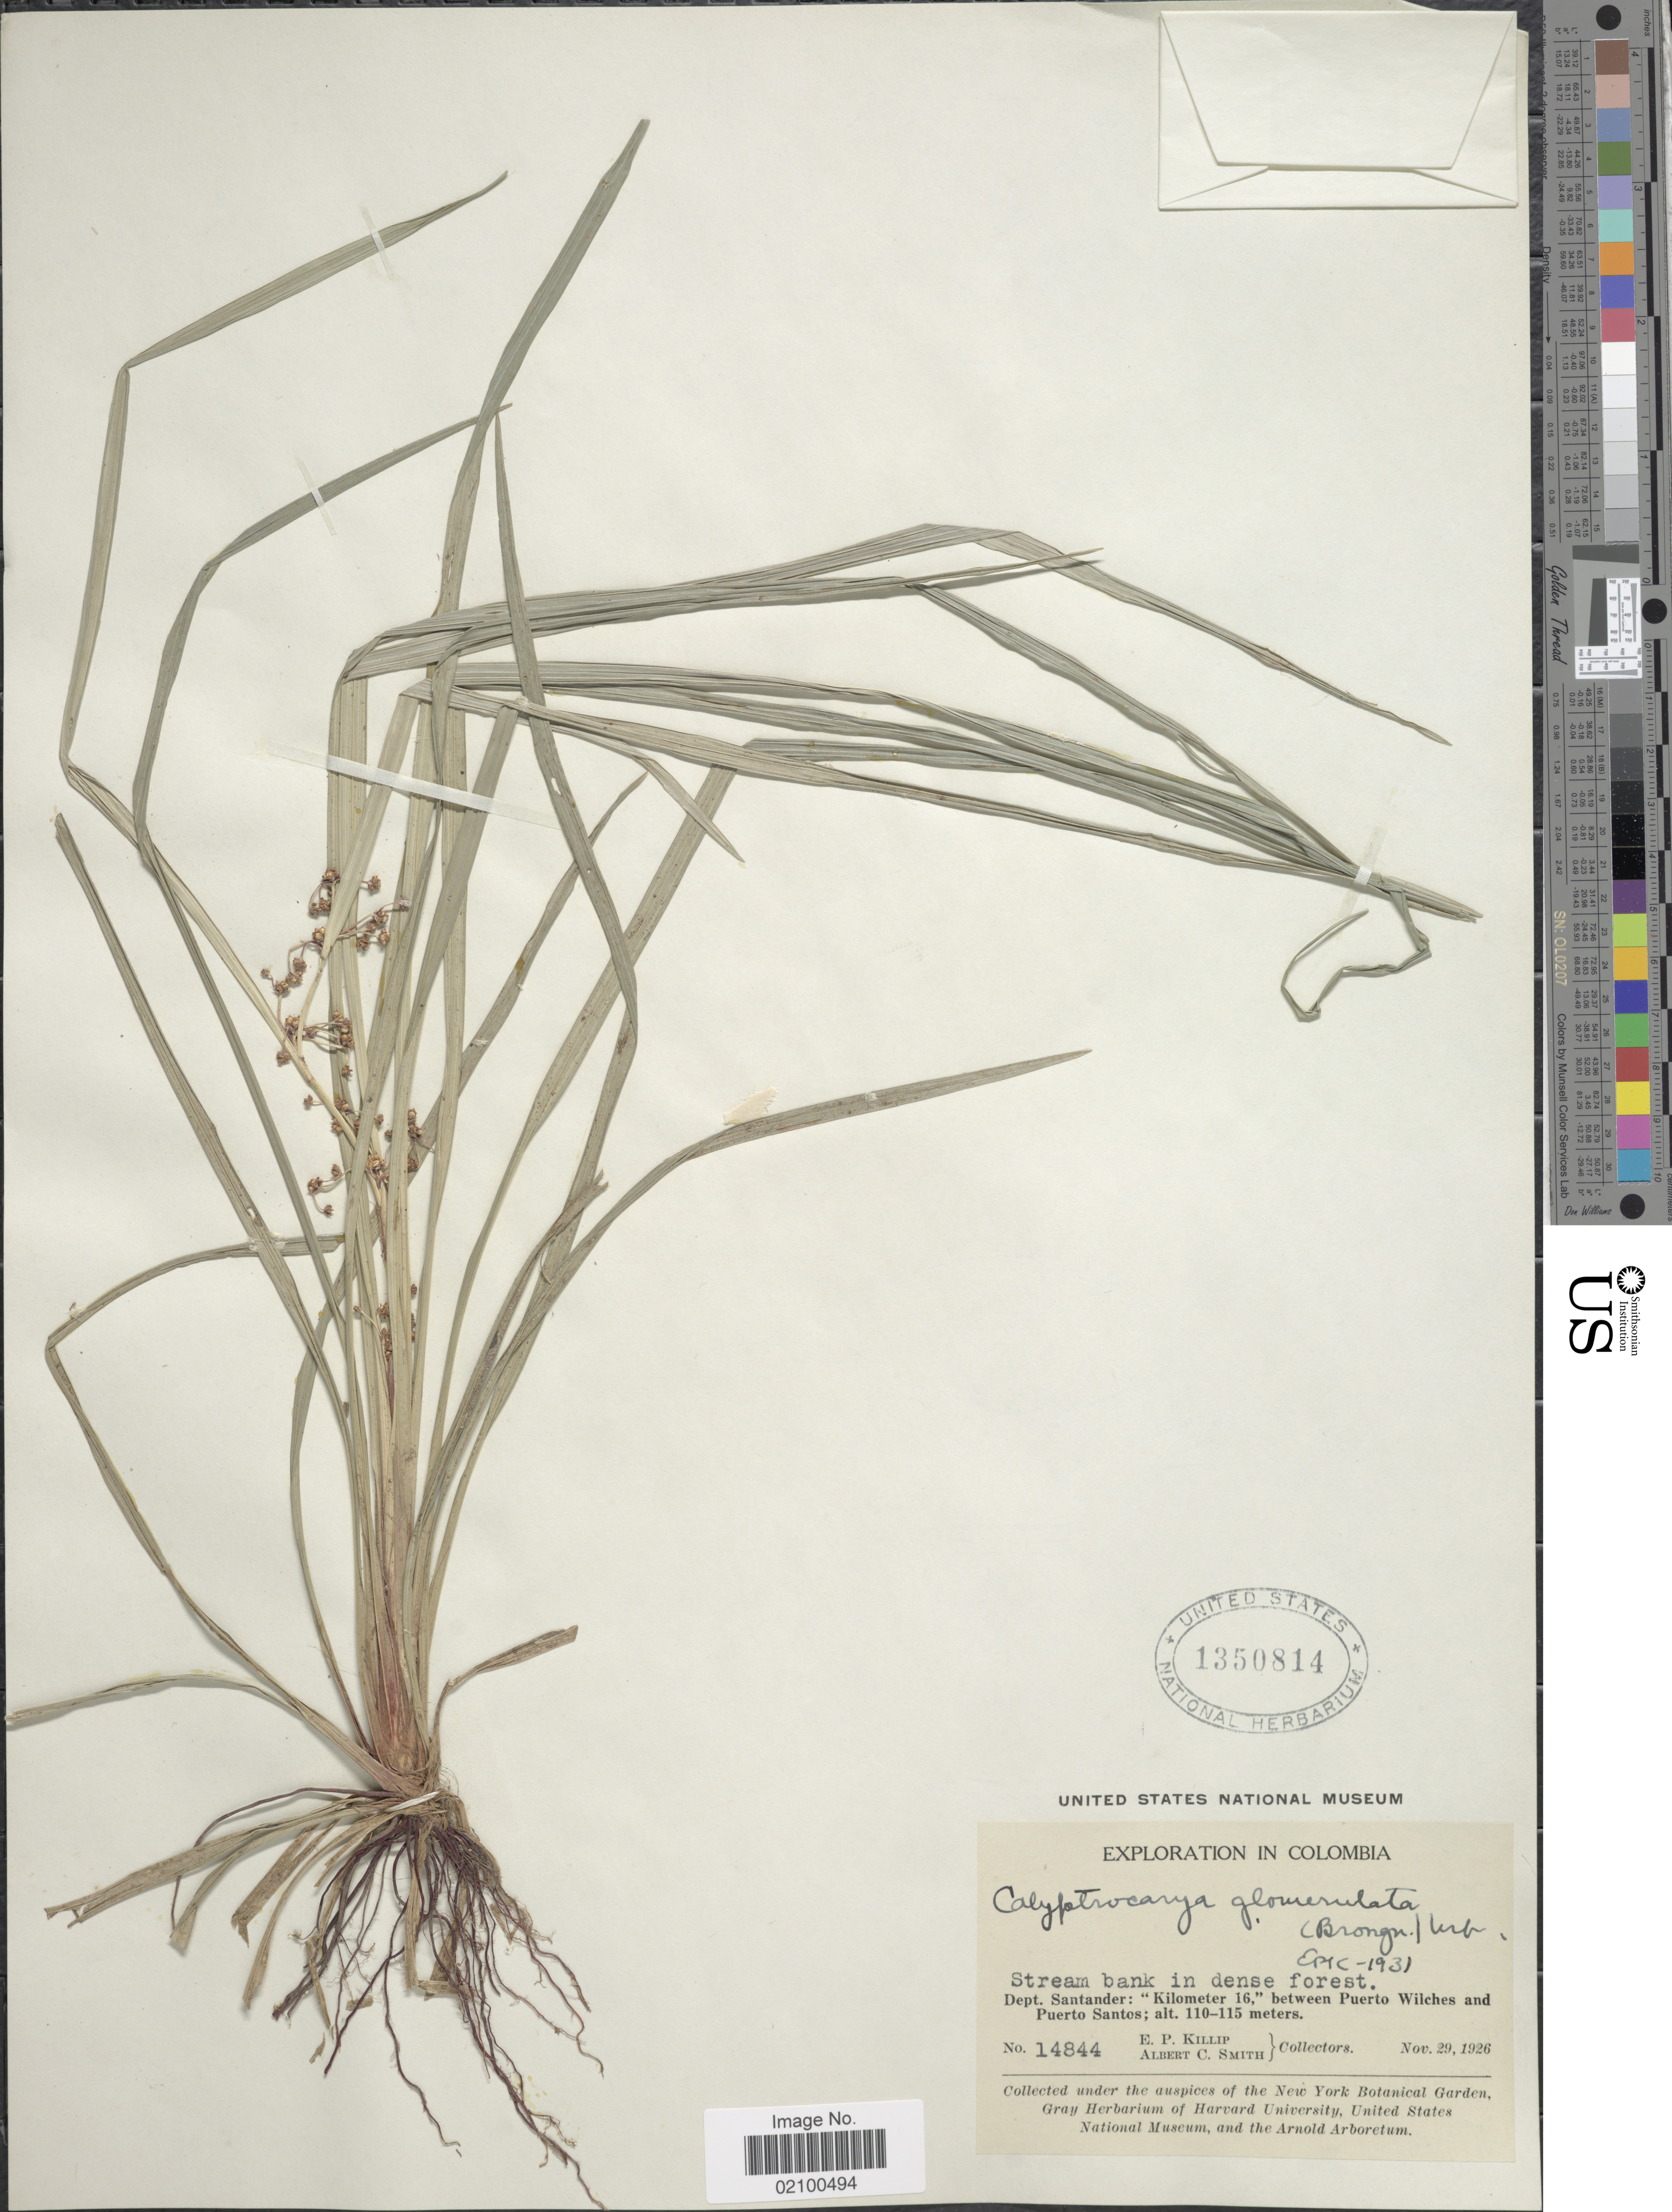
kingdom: Plantae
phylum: Tracheophyta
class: Liliopsida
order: Poales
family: Cyperaceae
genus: Calyptrocarya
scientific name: Calyptrocarya glomerulata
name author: (Brongn.) Urb.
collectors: E. P. Killip & A. C. Smith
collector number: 14844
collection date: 1926-11-29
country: Colombia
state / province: Santander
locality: Dept. Santander: "Kilometer 16", between Puerto Wilches and Puerto Santos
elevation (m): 110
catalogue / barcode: US 1350814